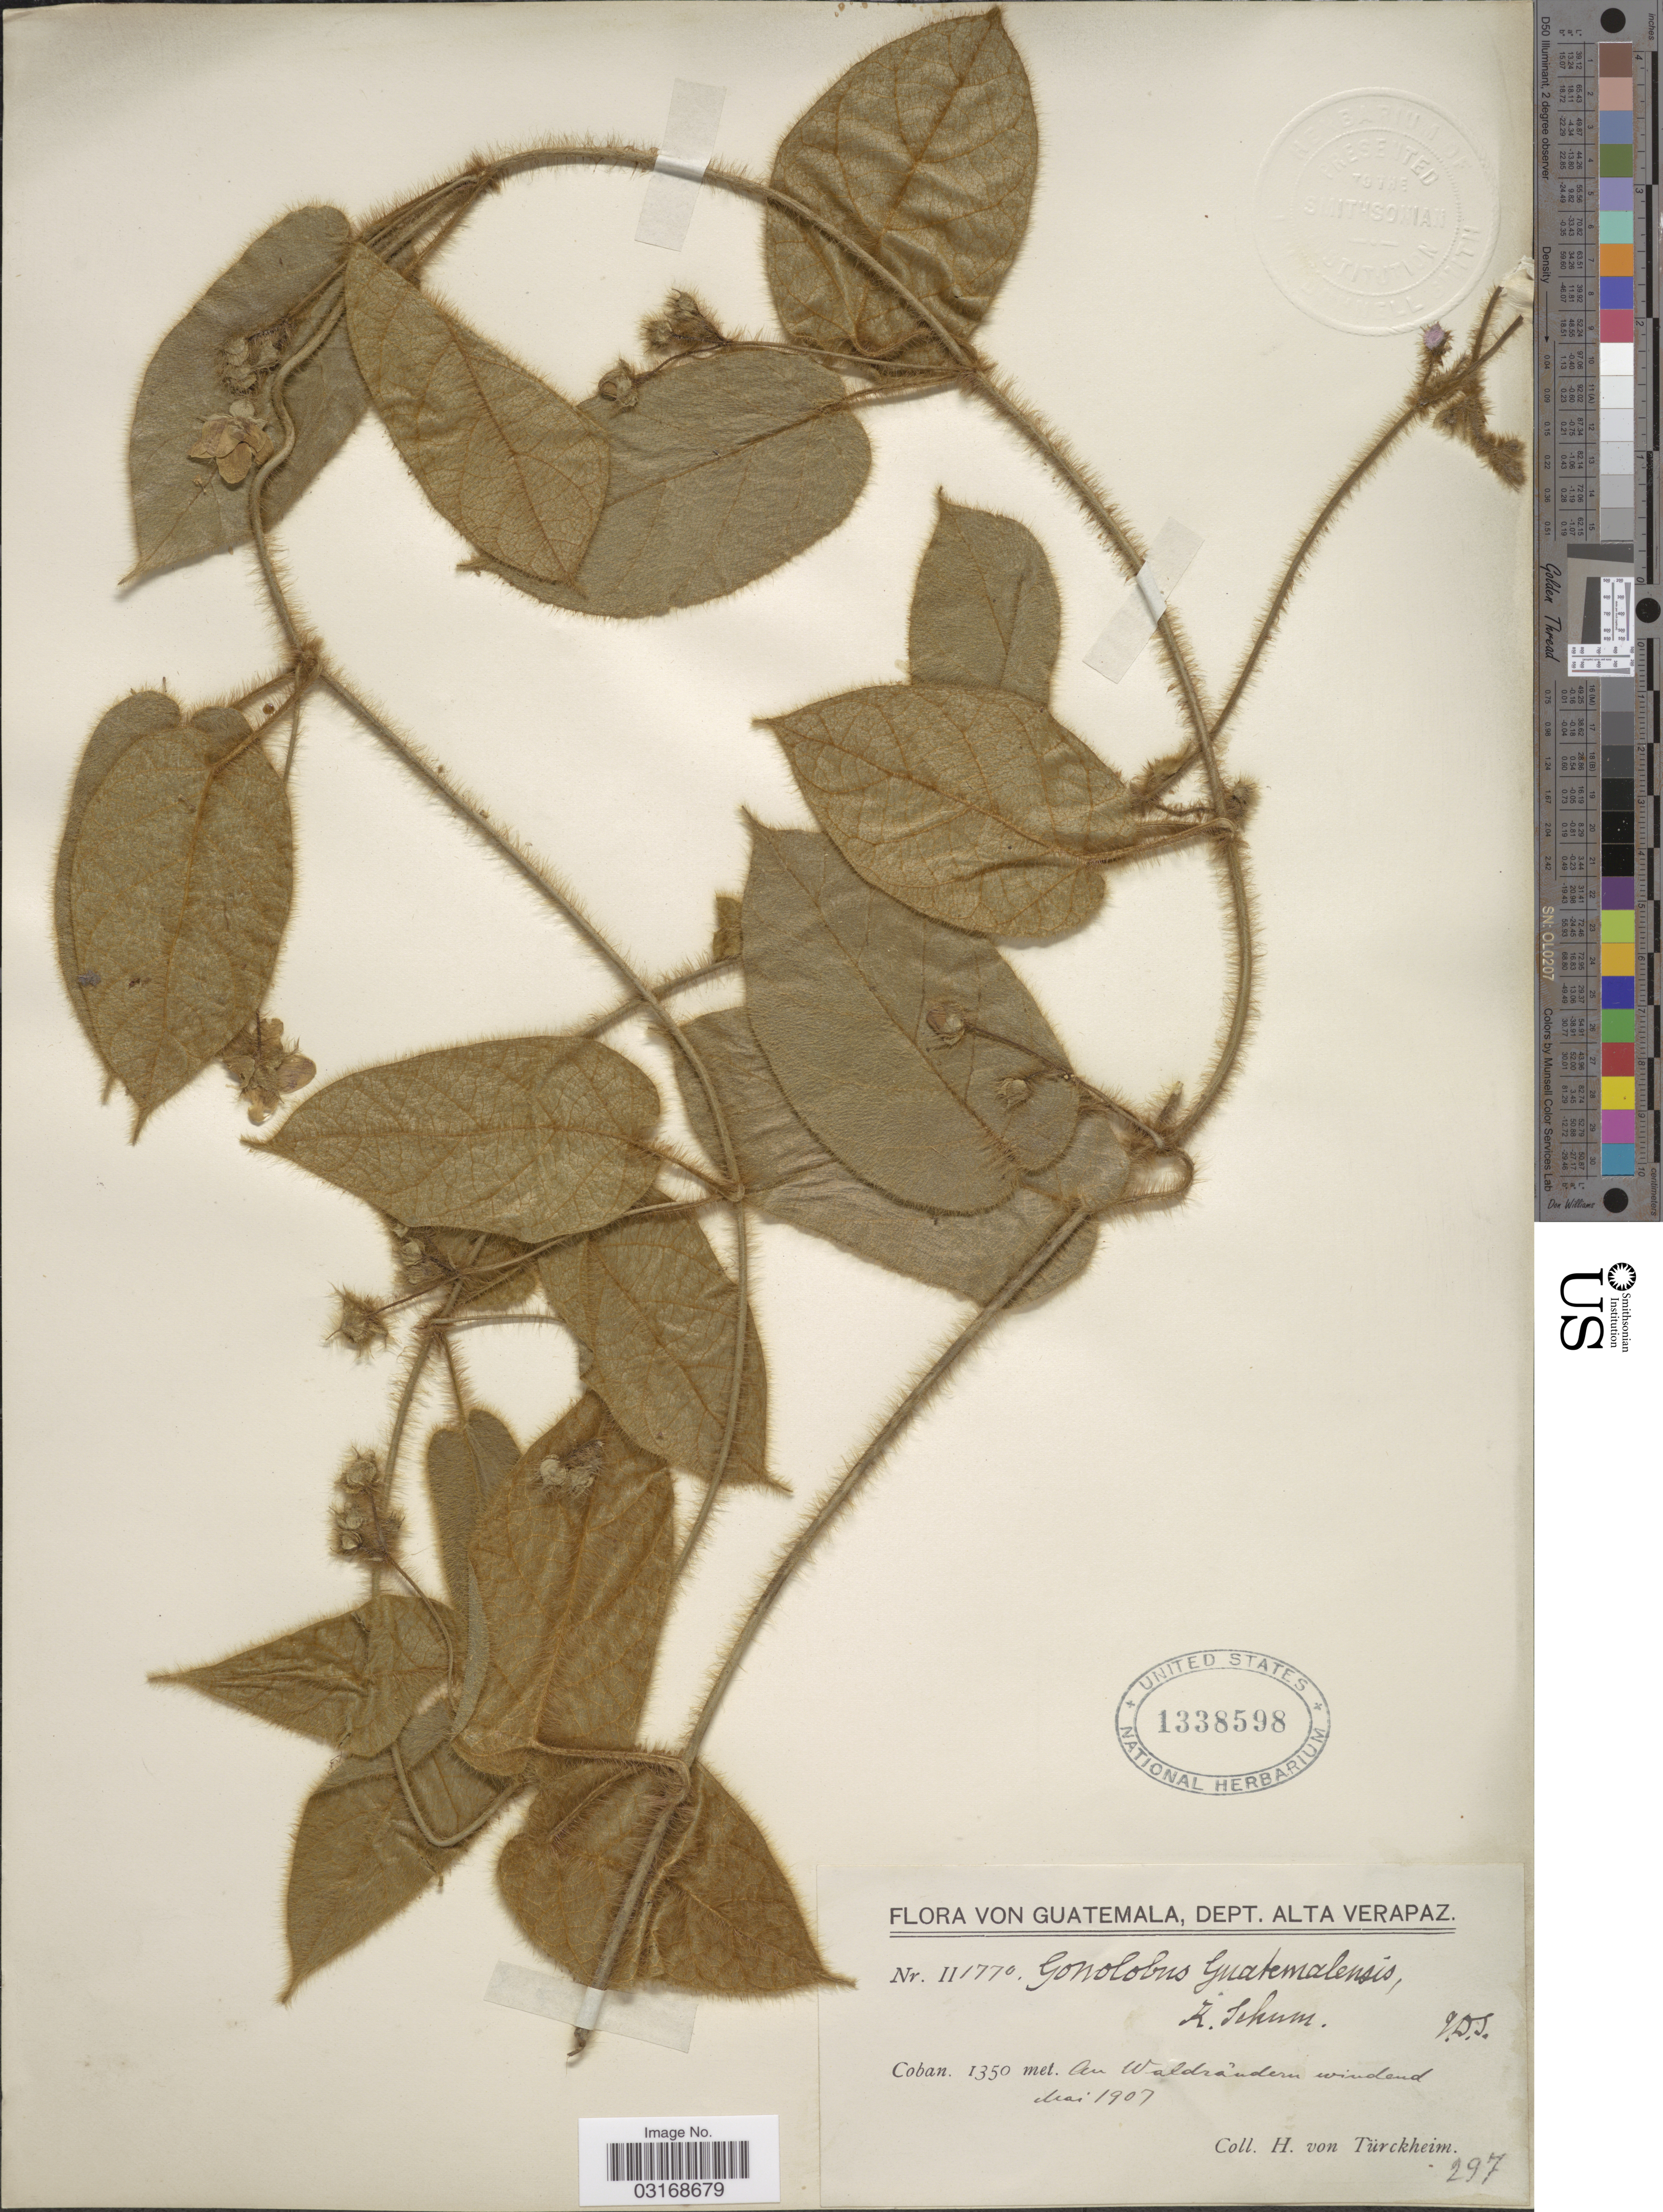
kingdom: Plantae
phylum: Tracheophyta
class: Magnoliopsida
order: Gentianales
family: Apocynaceae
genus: Matelea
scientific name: Matelea guatemalensis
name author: (K. Schum.) Woodson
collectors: H. von Türckheim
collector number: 297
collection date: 1907-05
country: Guatemala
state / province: Alta Verapaz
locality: Dept. Alta Verapaz. Coban. On Waldrândern windend.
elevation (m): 1350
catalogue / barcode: US 1338598